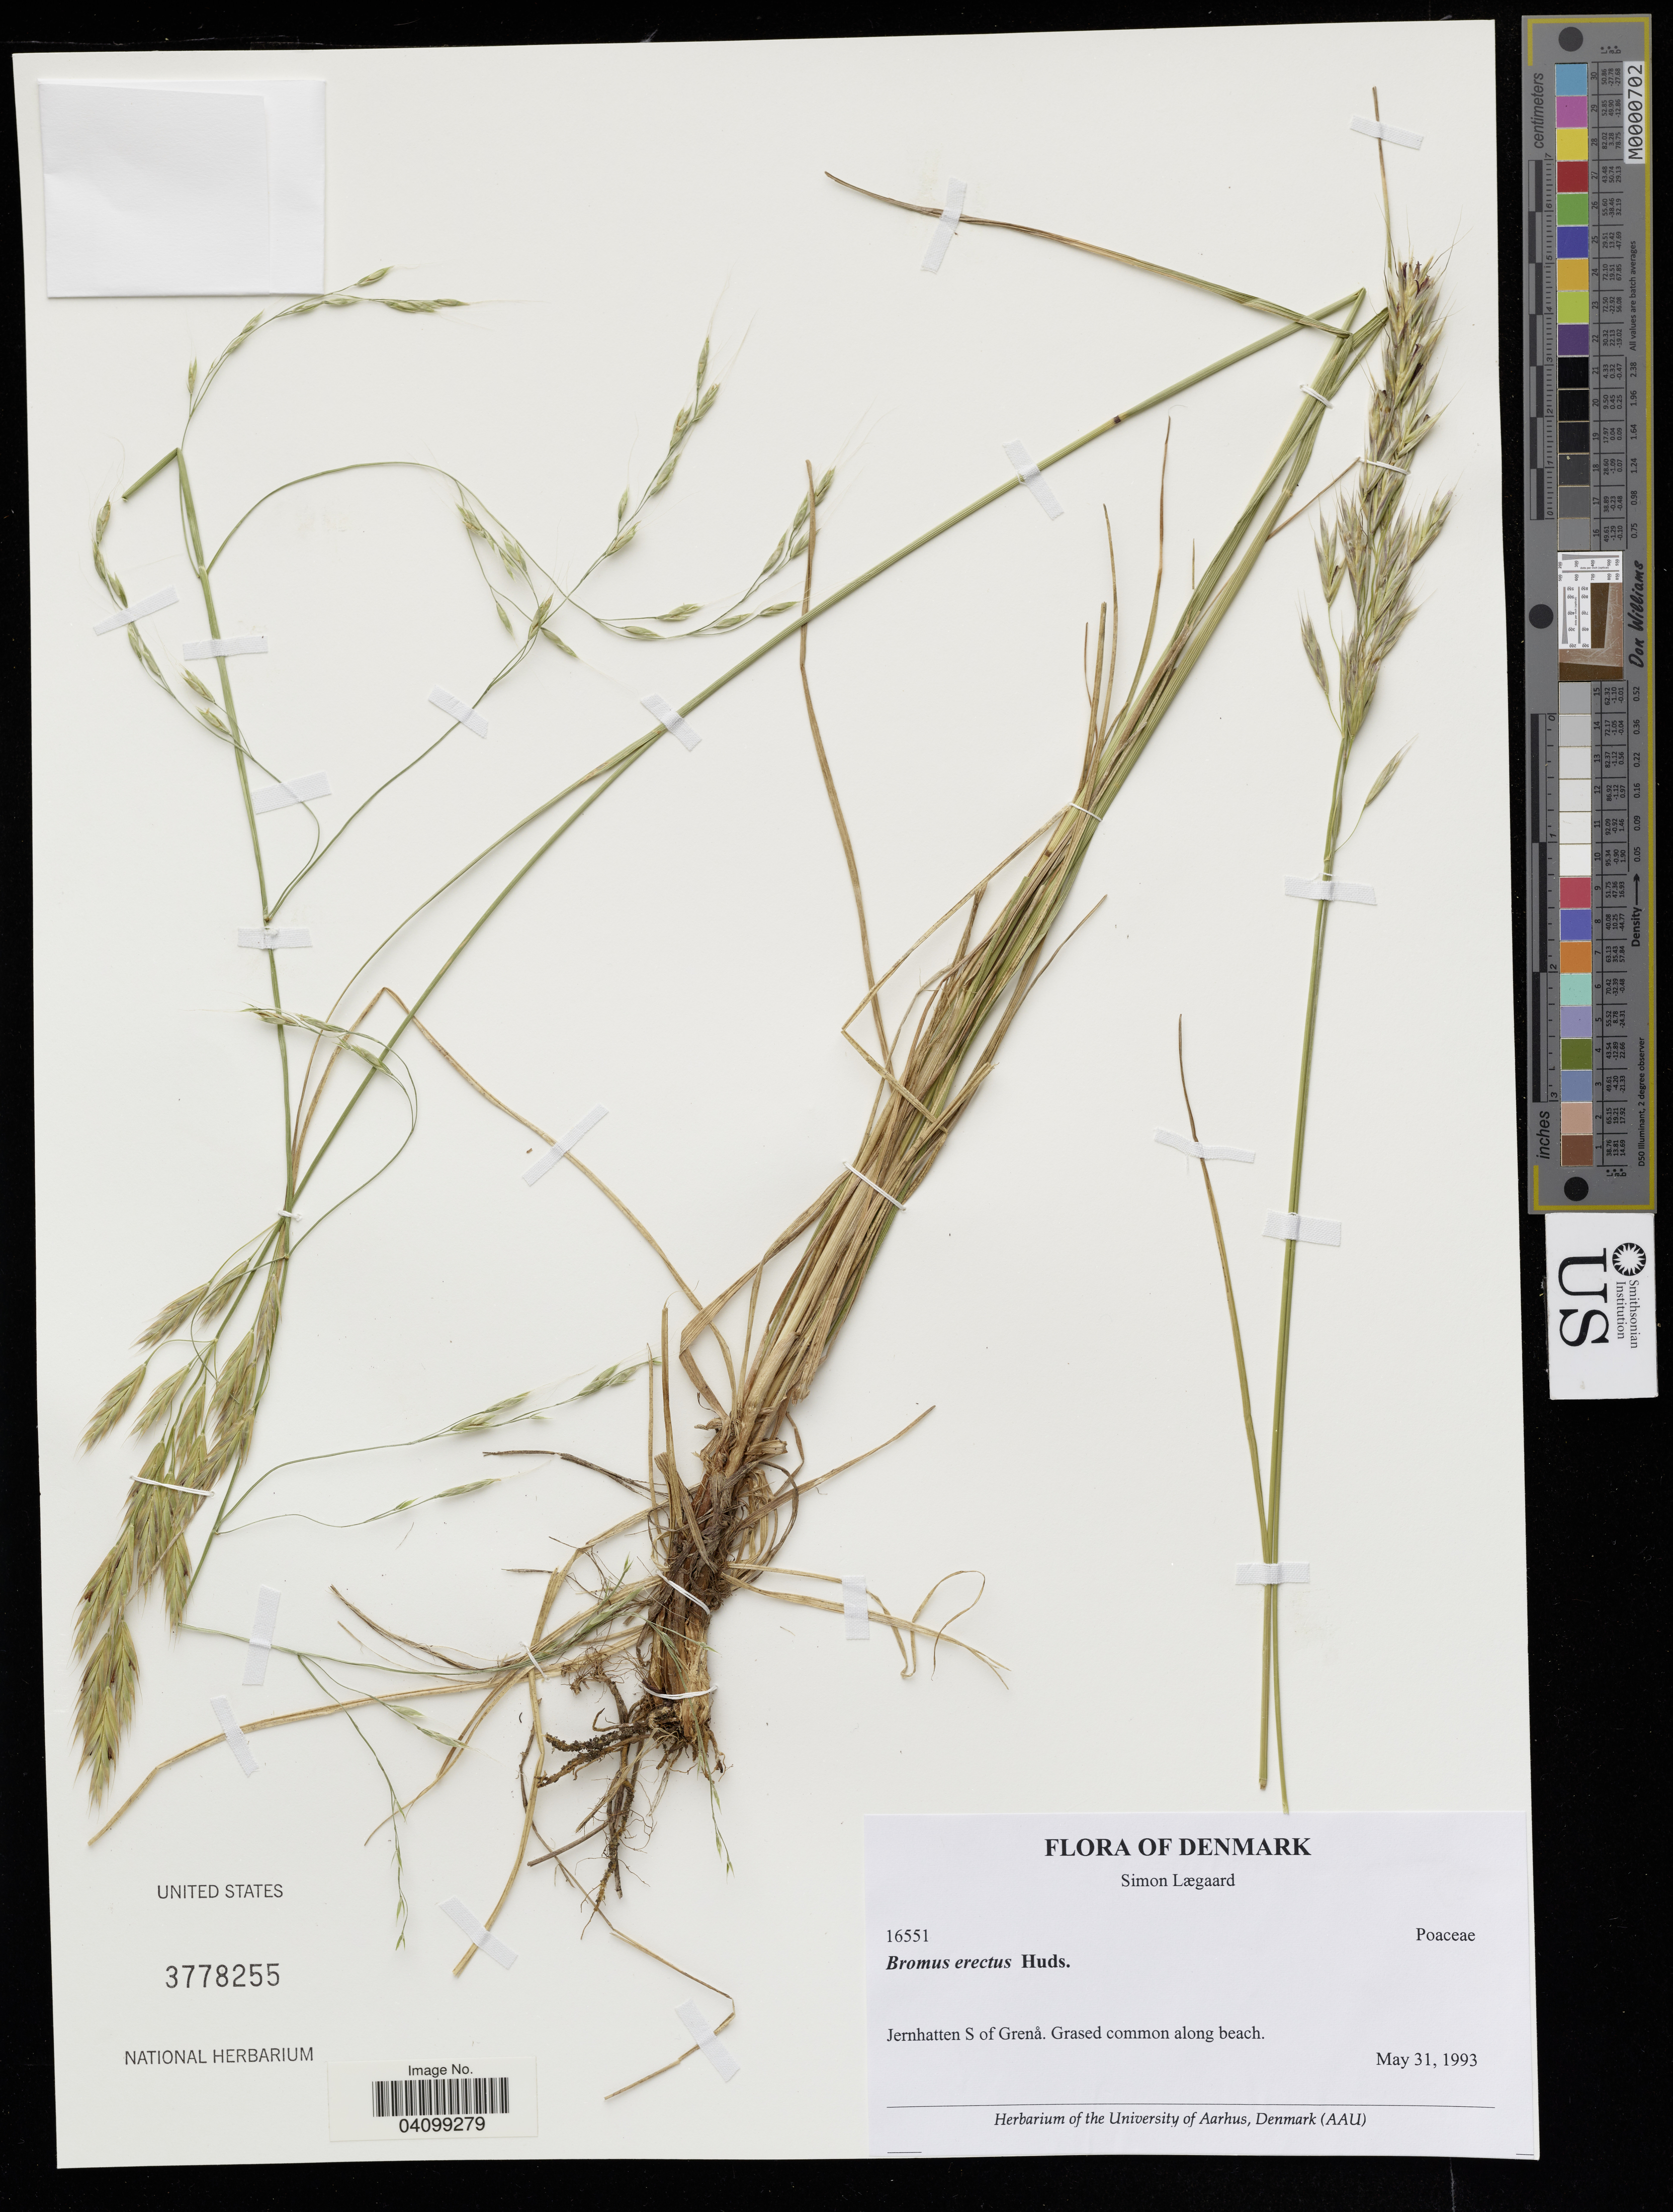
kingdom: Plantae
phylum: Tracheophyta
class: Liliopsida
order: Poales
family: Poaceae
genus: Bromus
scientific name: Bromus erectus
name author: Huds.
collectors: S. Lægaard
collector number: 16551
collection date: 1993-05-31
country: Denmark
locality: Jernhatten S of Grenå.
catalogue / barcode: US 3778255